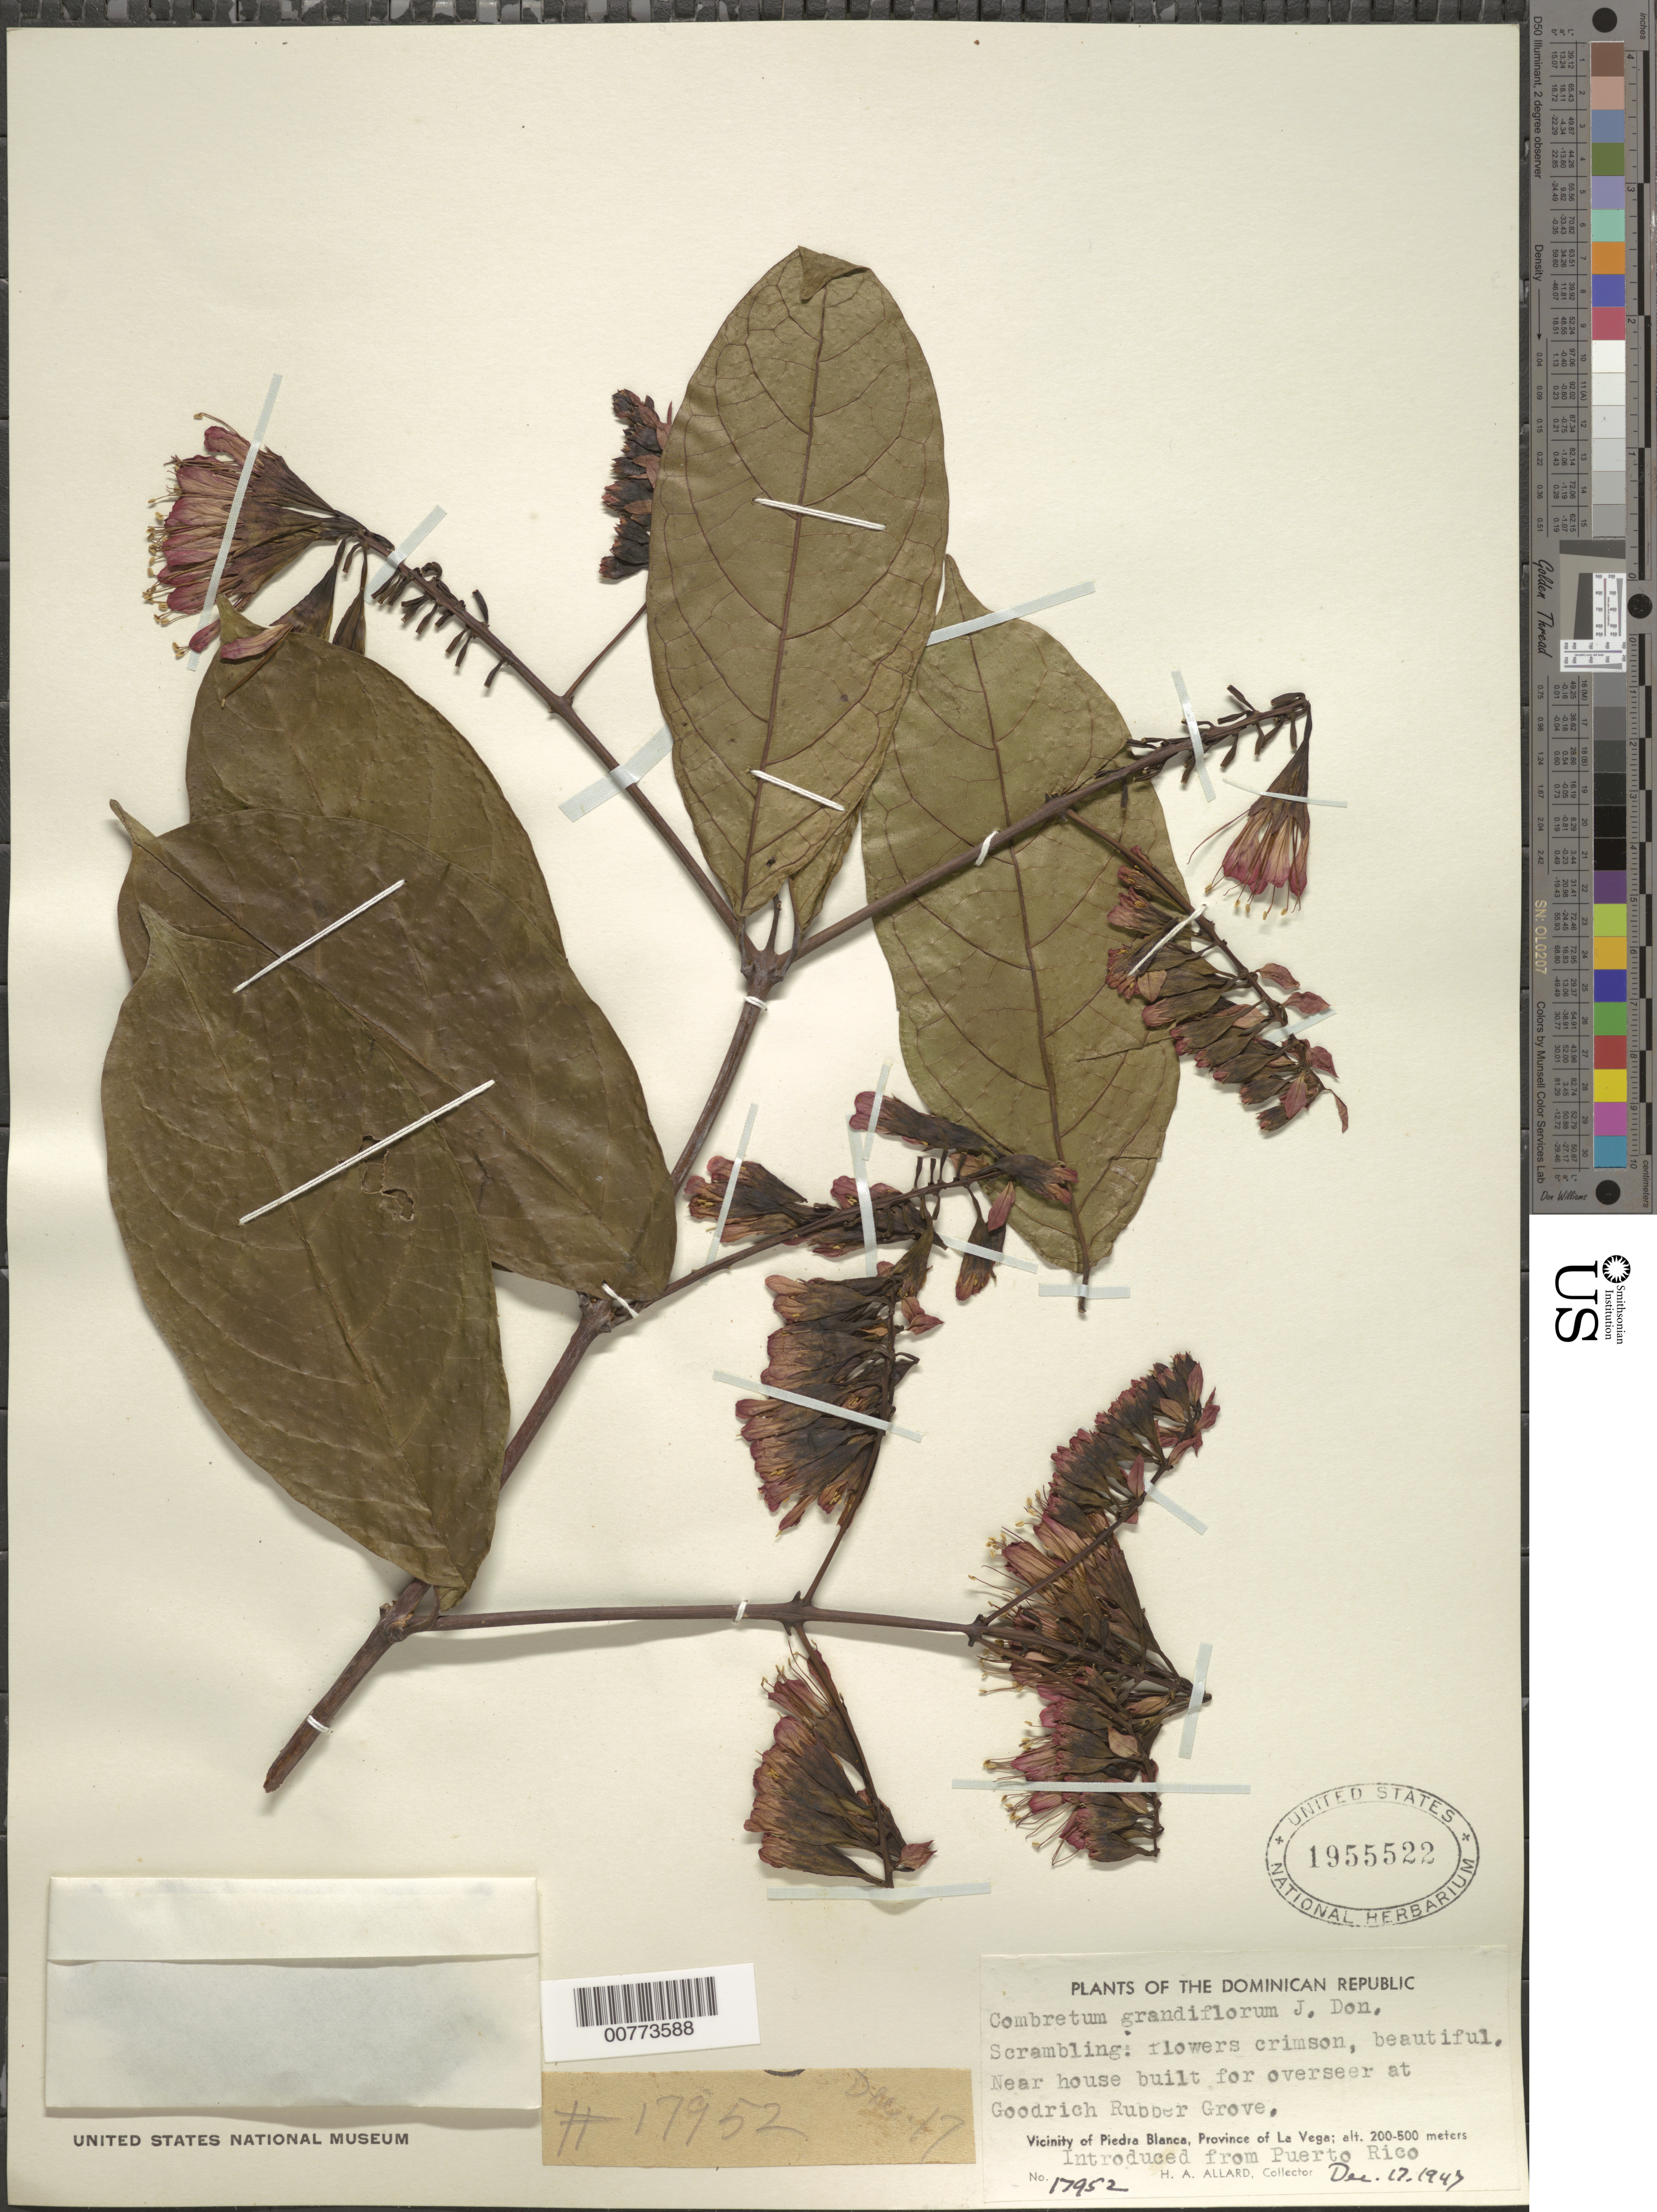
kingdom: Plantae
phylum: Tracheophyta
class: Magnoliopsida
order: Myrtales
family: Combretaceae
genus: Combretum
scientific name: Combretum grandiflorum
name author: G. Don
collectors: H. A. Allard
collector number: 17952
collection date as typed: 17 Dec 1947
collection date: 1947-12-17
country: Dominican Republic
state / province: La Vega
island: Hispaniola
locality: Vicinity of Piedra Blanca, near house built overseer at Goodrich Rubber Grove.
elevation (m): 200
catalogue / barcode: US 1955522